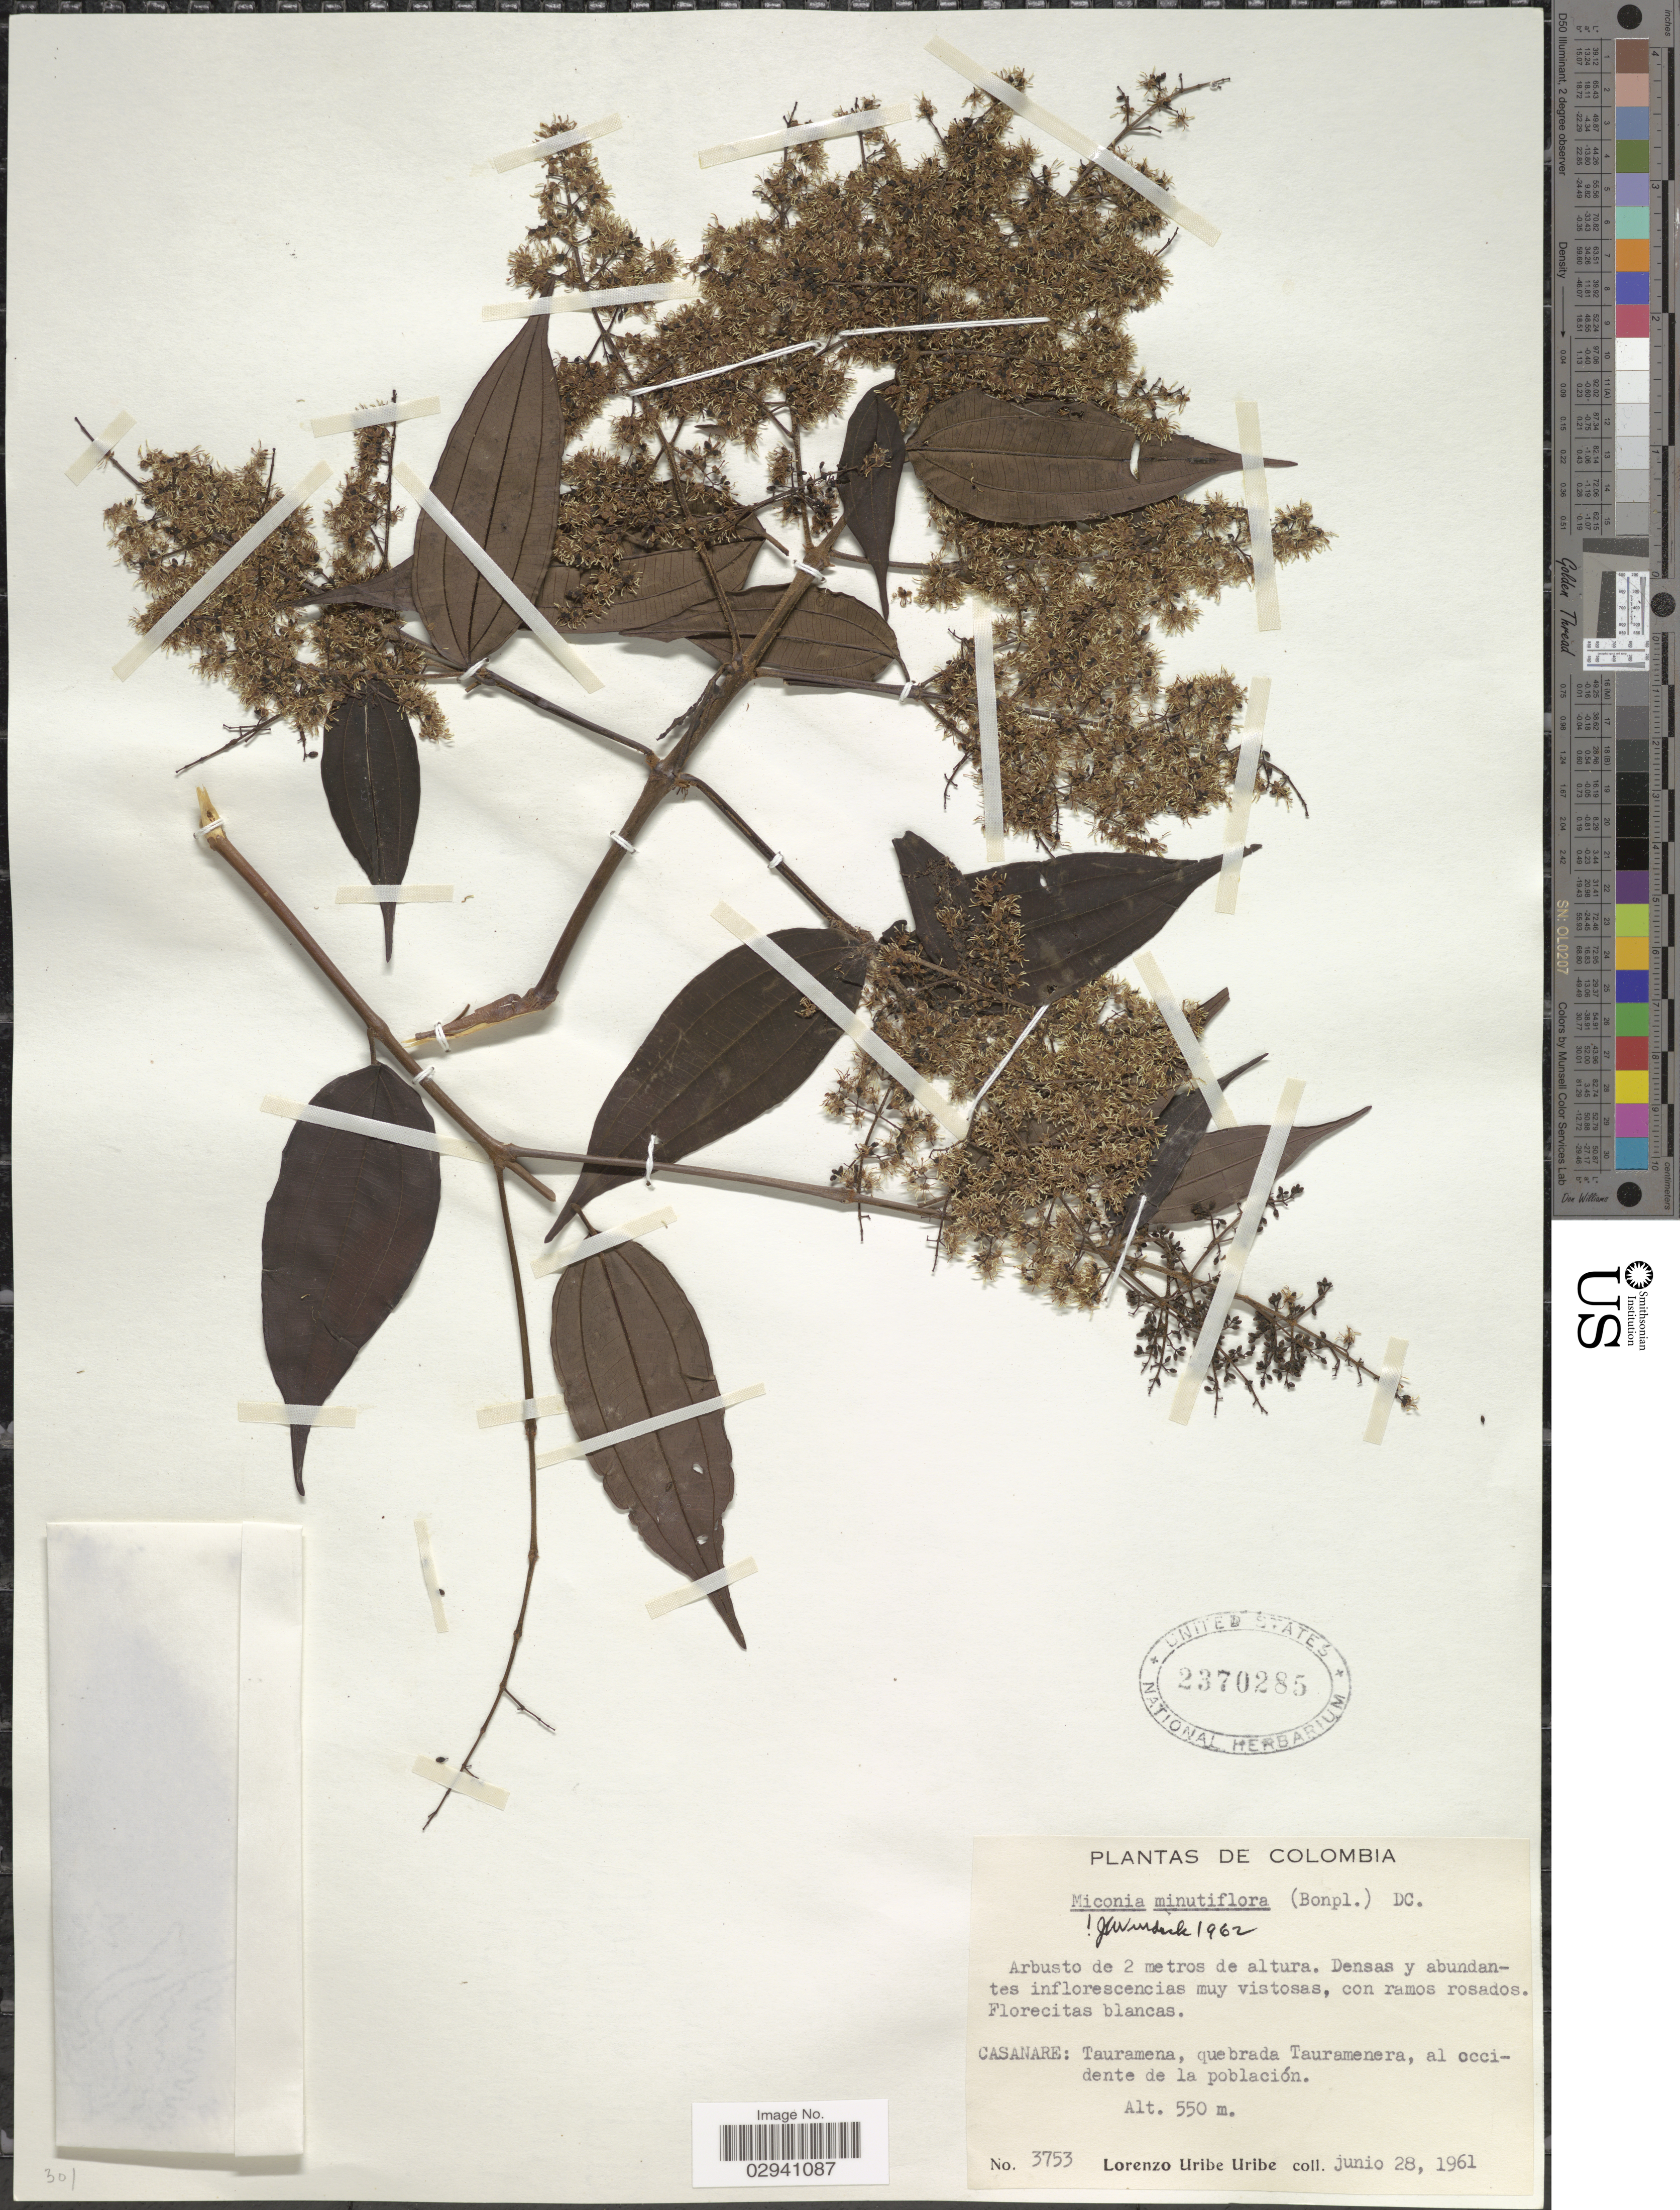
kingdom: Plantae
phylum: Tracheophyta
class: Magnoliopsida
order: Myrtales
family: Melastomataceae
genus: Miconia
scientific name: Miconia minutiflora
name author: (Bonpl.) DC.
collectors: L. Uribe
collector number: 3753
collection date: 1961-06-28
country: Colombia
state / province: Casanare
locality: Casanare: Tauramena, quebrada Tauramenera, al occidente de la población.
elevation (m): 550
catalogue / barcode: US 2370285